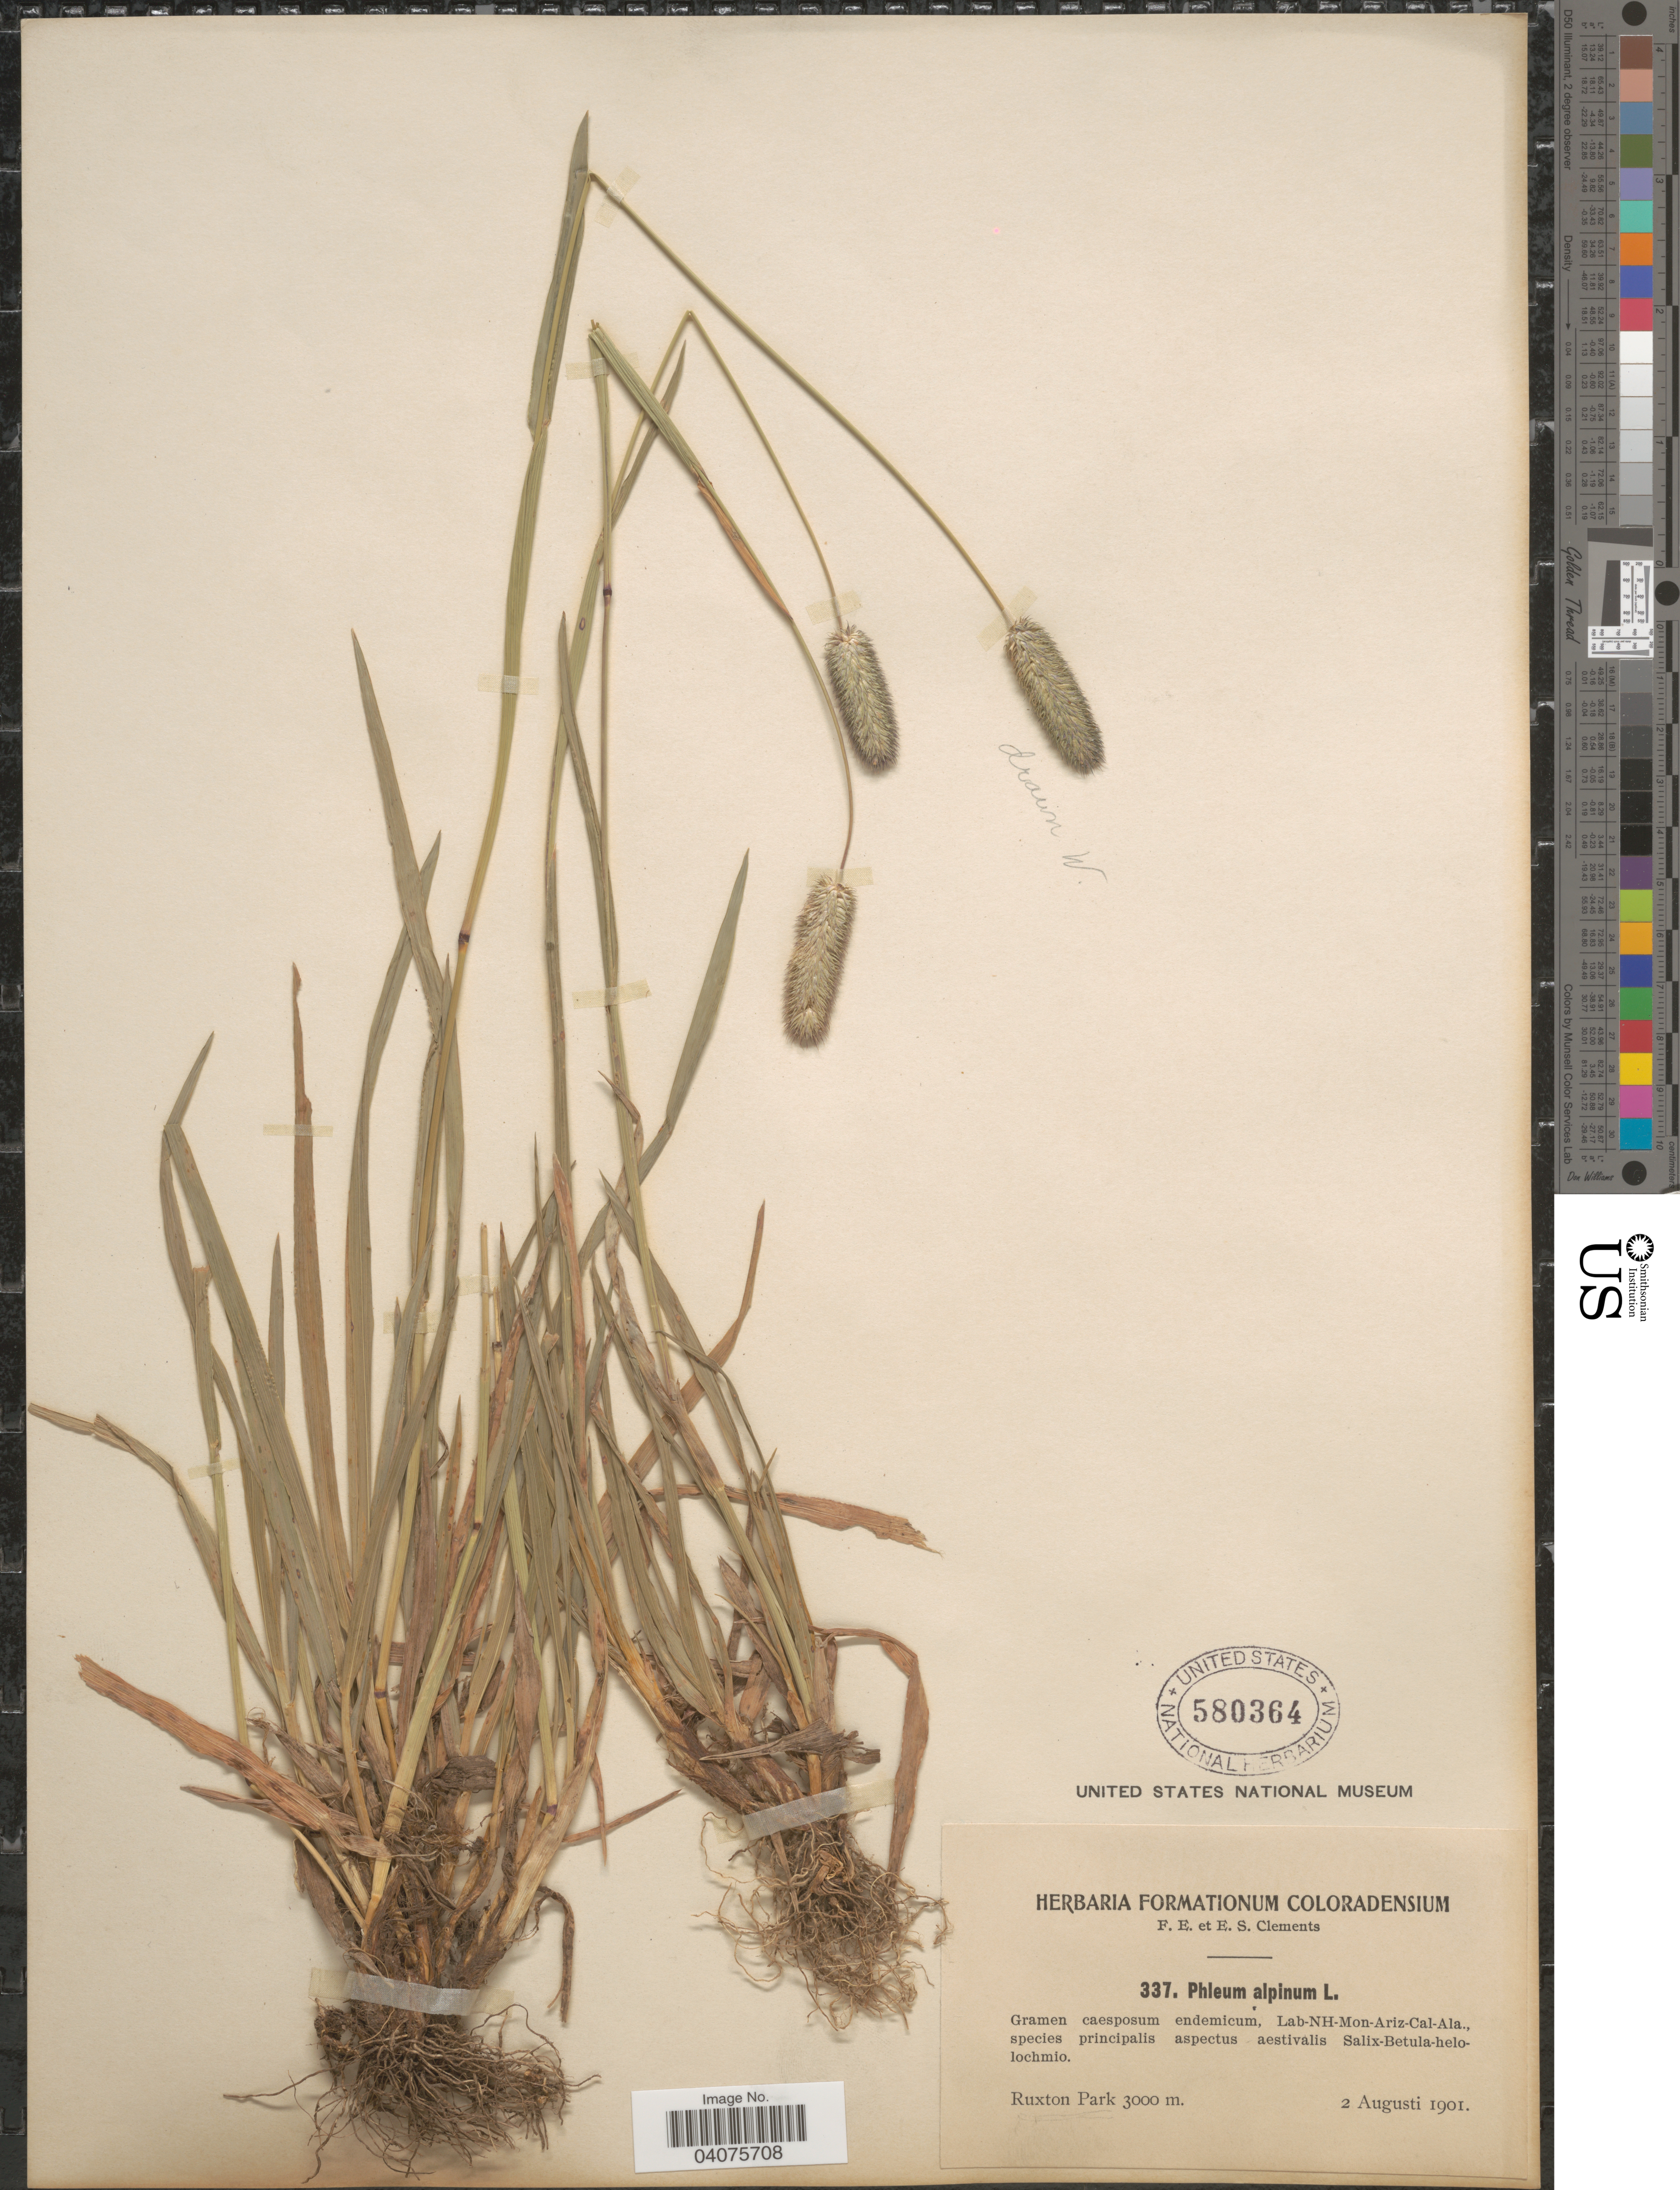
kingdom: Plantae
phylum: Tracheophyta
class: Liliopsida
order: Poales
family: Poaceae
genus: Phleum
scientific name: Phleum alpinum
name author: L.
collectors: F. E. Clements & E. S. Clements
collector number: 337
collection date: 1901-08-02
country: United States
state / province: Colorado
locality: Ruxton Park.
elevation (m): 3000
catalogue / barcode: US 580364